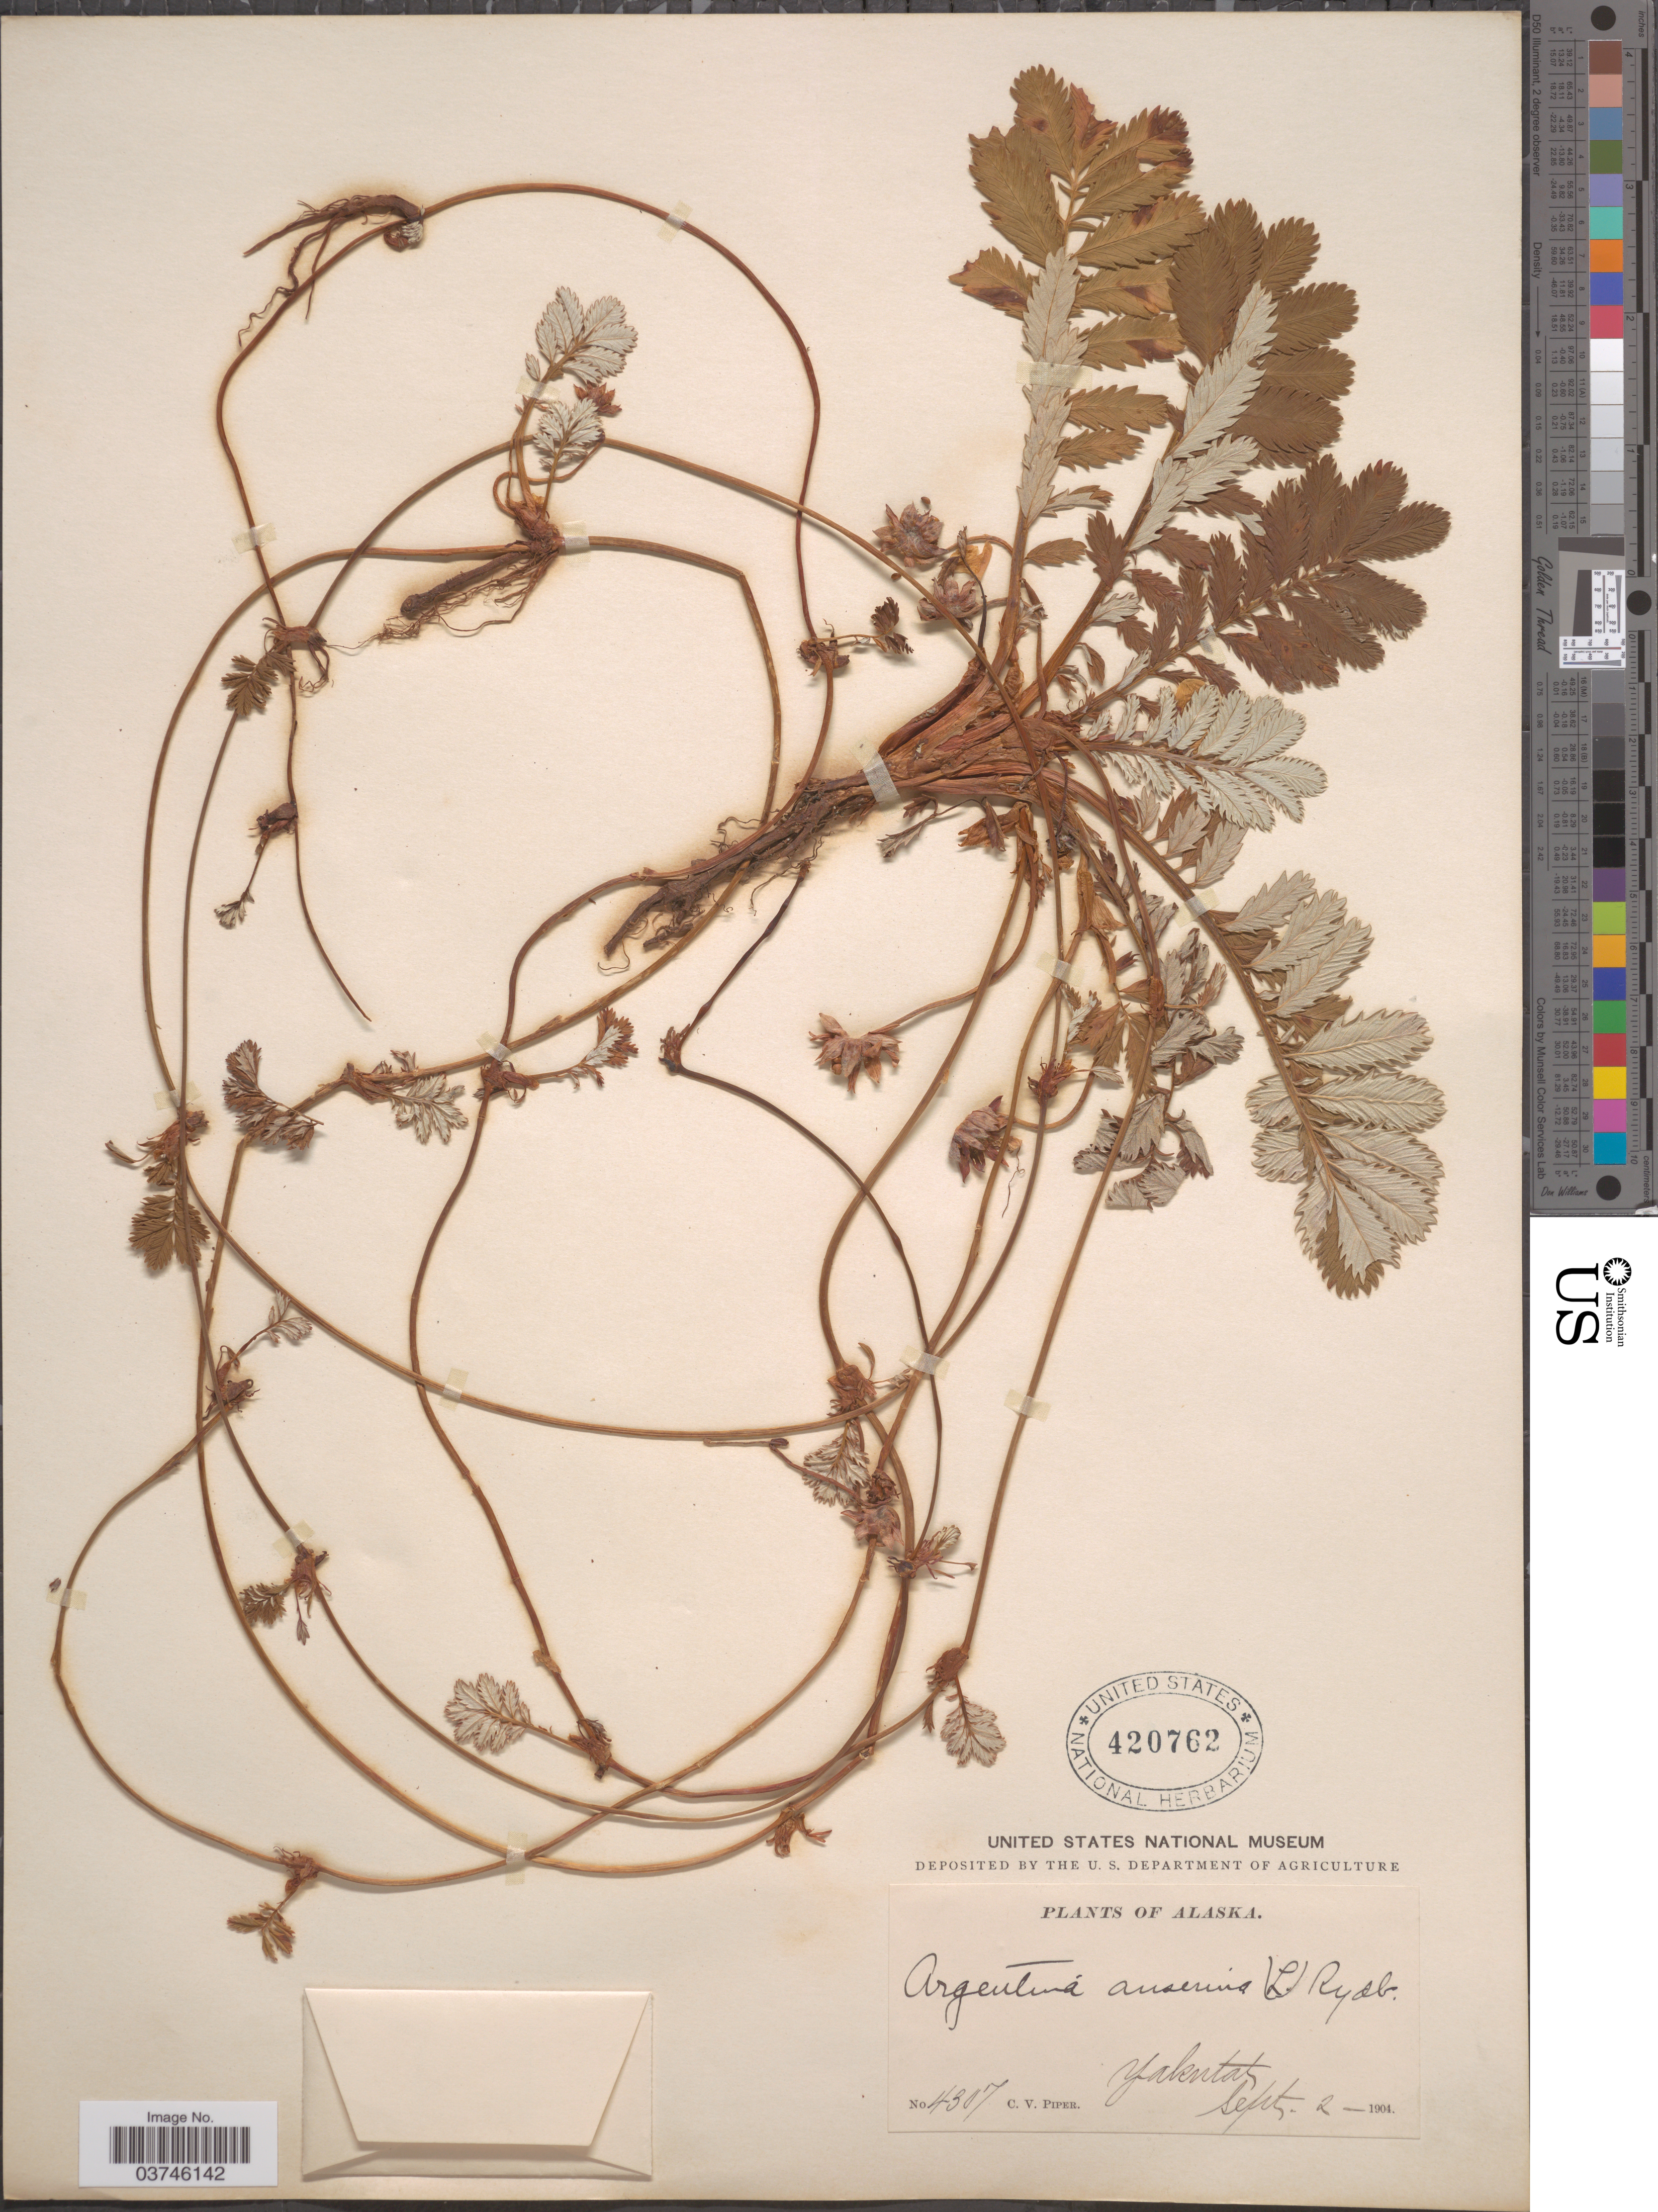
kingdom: Plantae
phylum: Tracheophyta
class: Magnoliopsida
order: Rosales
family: Rosaceae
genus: Argentina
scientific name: Argentina anserina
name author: (L.) Rydb.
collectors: C. V. Piper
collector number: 4307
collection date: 1904-09-02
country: United States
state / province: Alaska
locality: Yakutat.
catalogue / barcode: US 420762